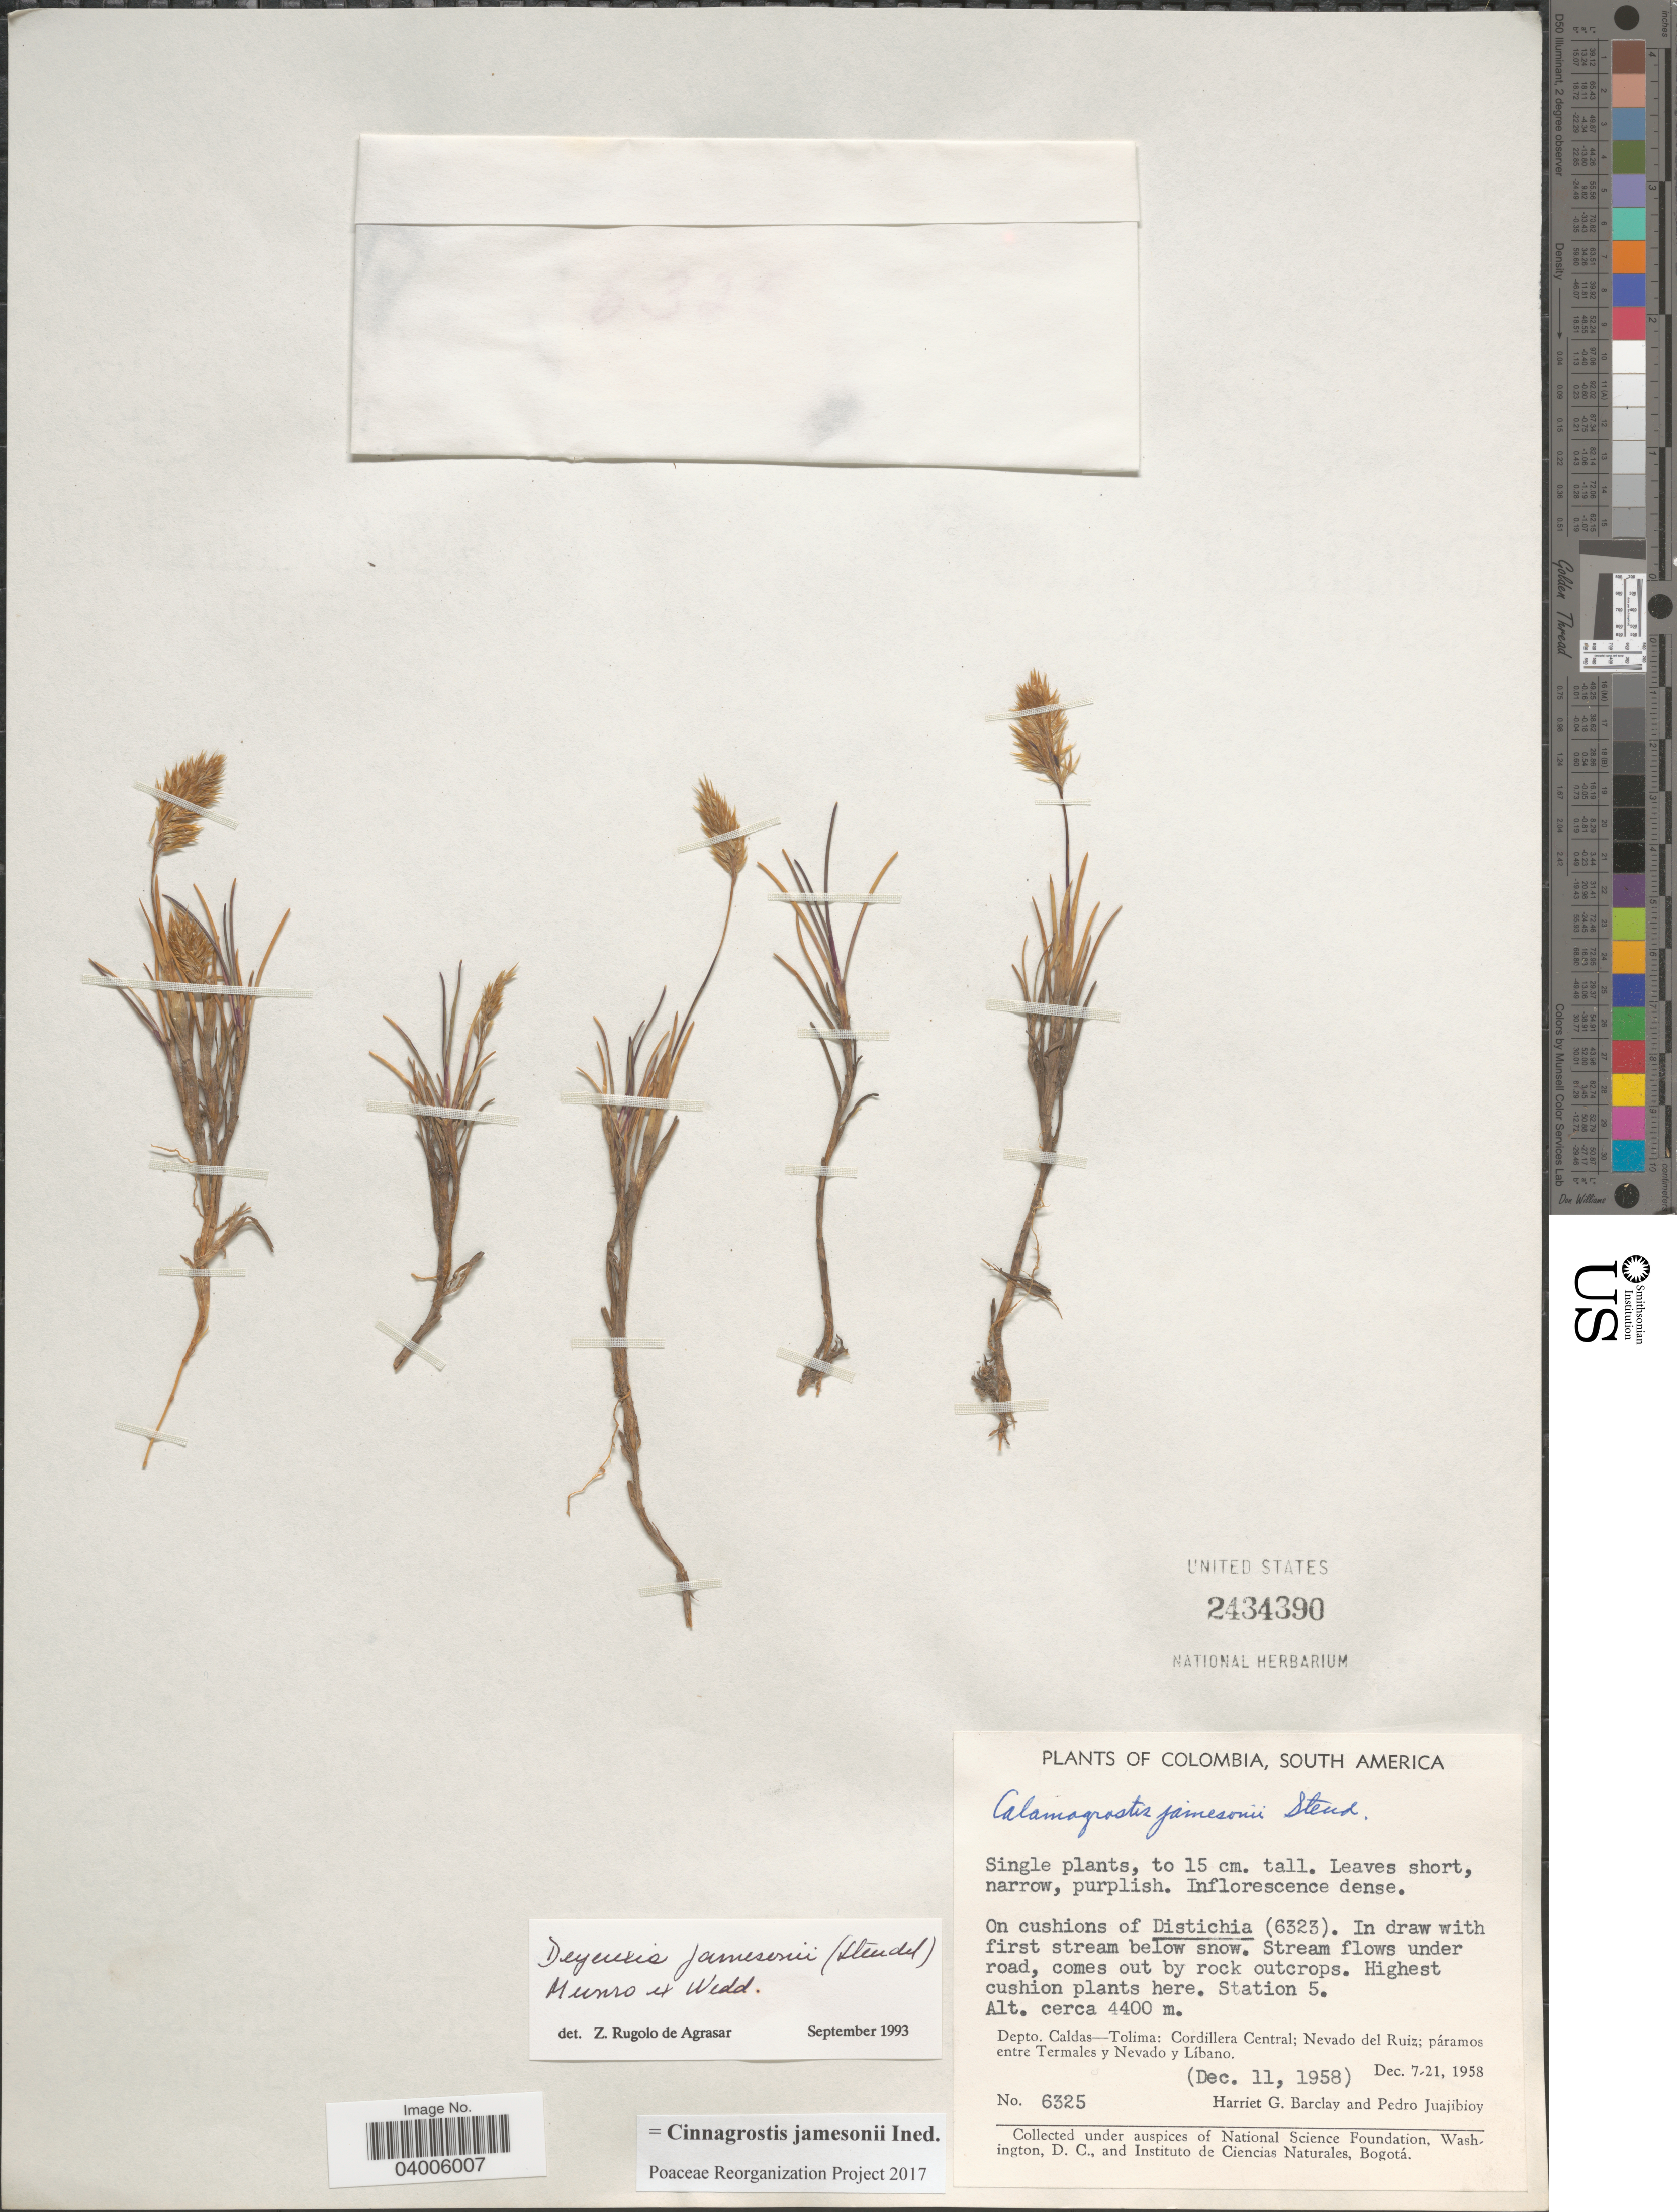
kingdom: Plantae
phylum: Tracheophyta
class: Liliopsida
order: Poales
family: Poaceae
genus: Cinnagrostis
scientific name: Cinnagrostis jamesonii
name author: (Steud.) P.M. Peterson et al.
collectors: H. G. Barclay & P. Juajibioy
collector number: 6325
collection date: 1958-12-11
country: Colombia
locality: Station 5. Depto. Caldas-Tolima: Cordillera Central; Nevado del Ruiz; páramos entre Termales y Nevado y Líbano.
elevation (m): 4400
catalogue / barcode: US 2434390